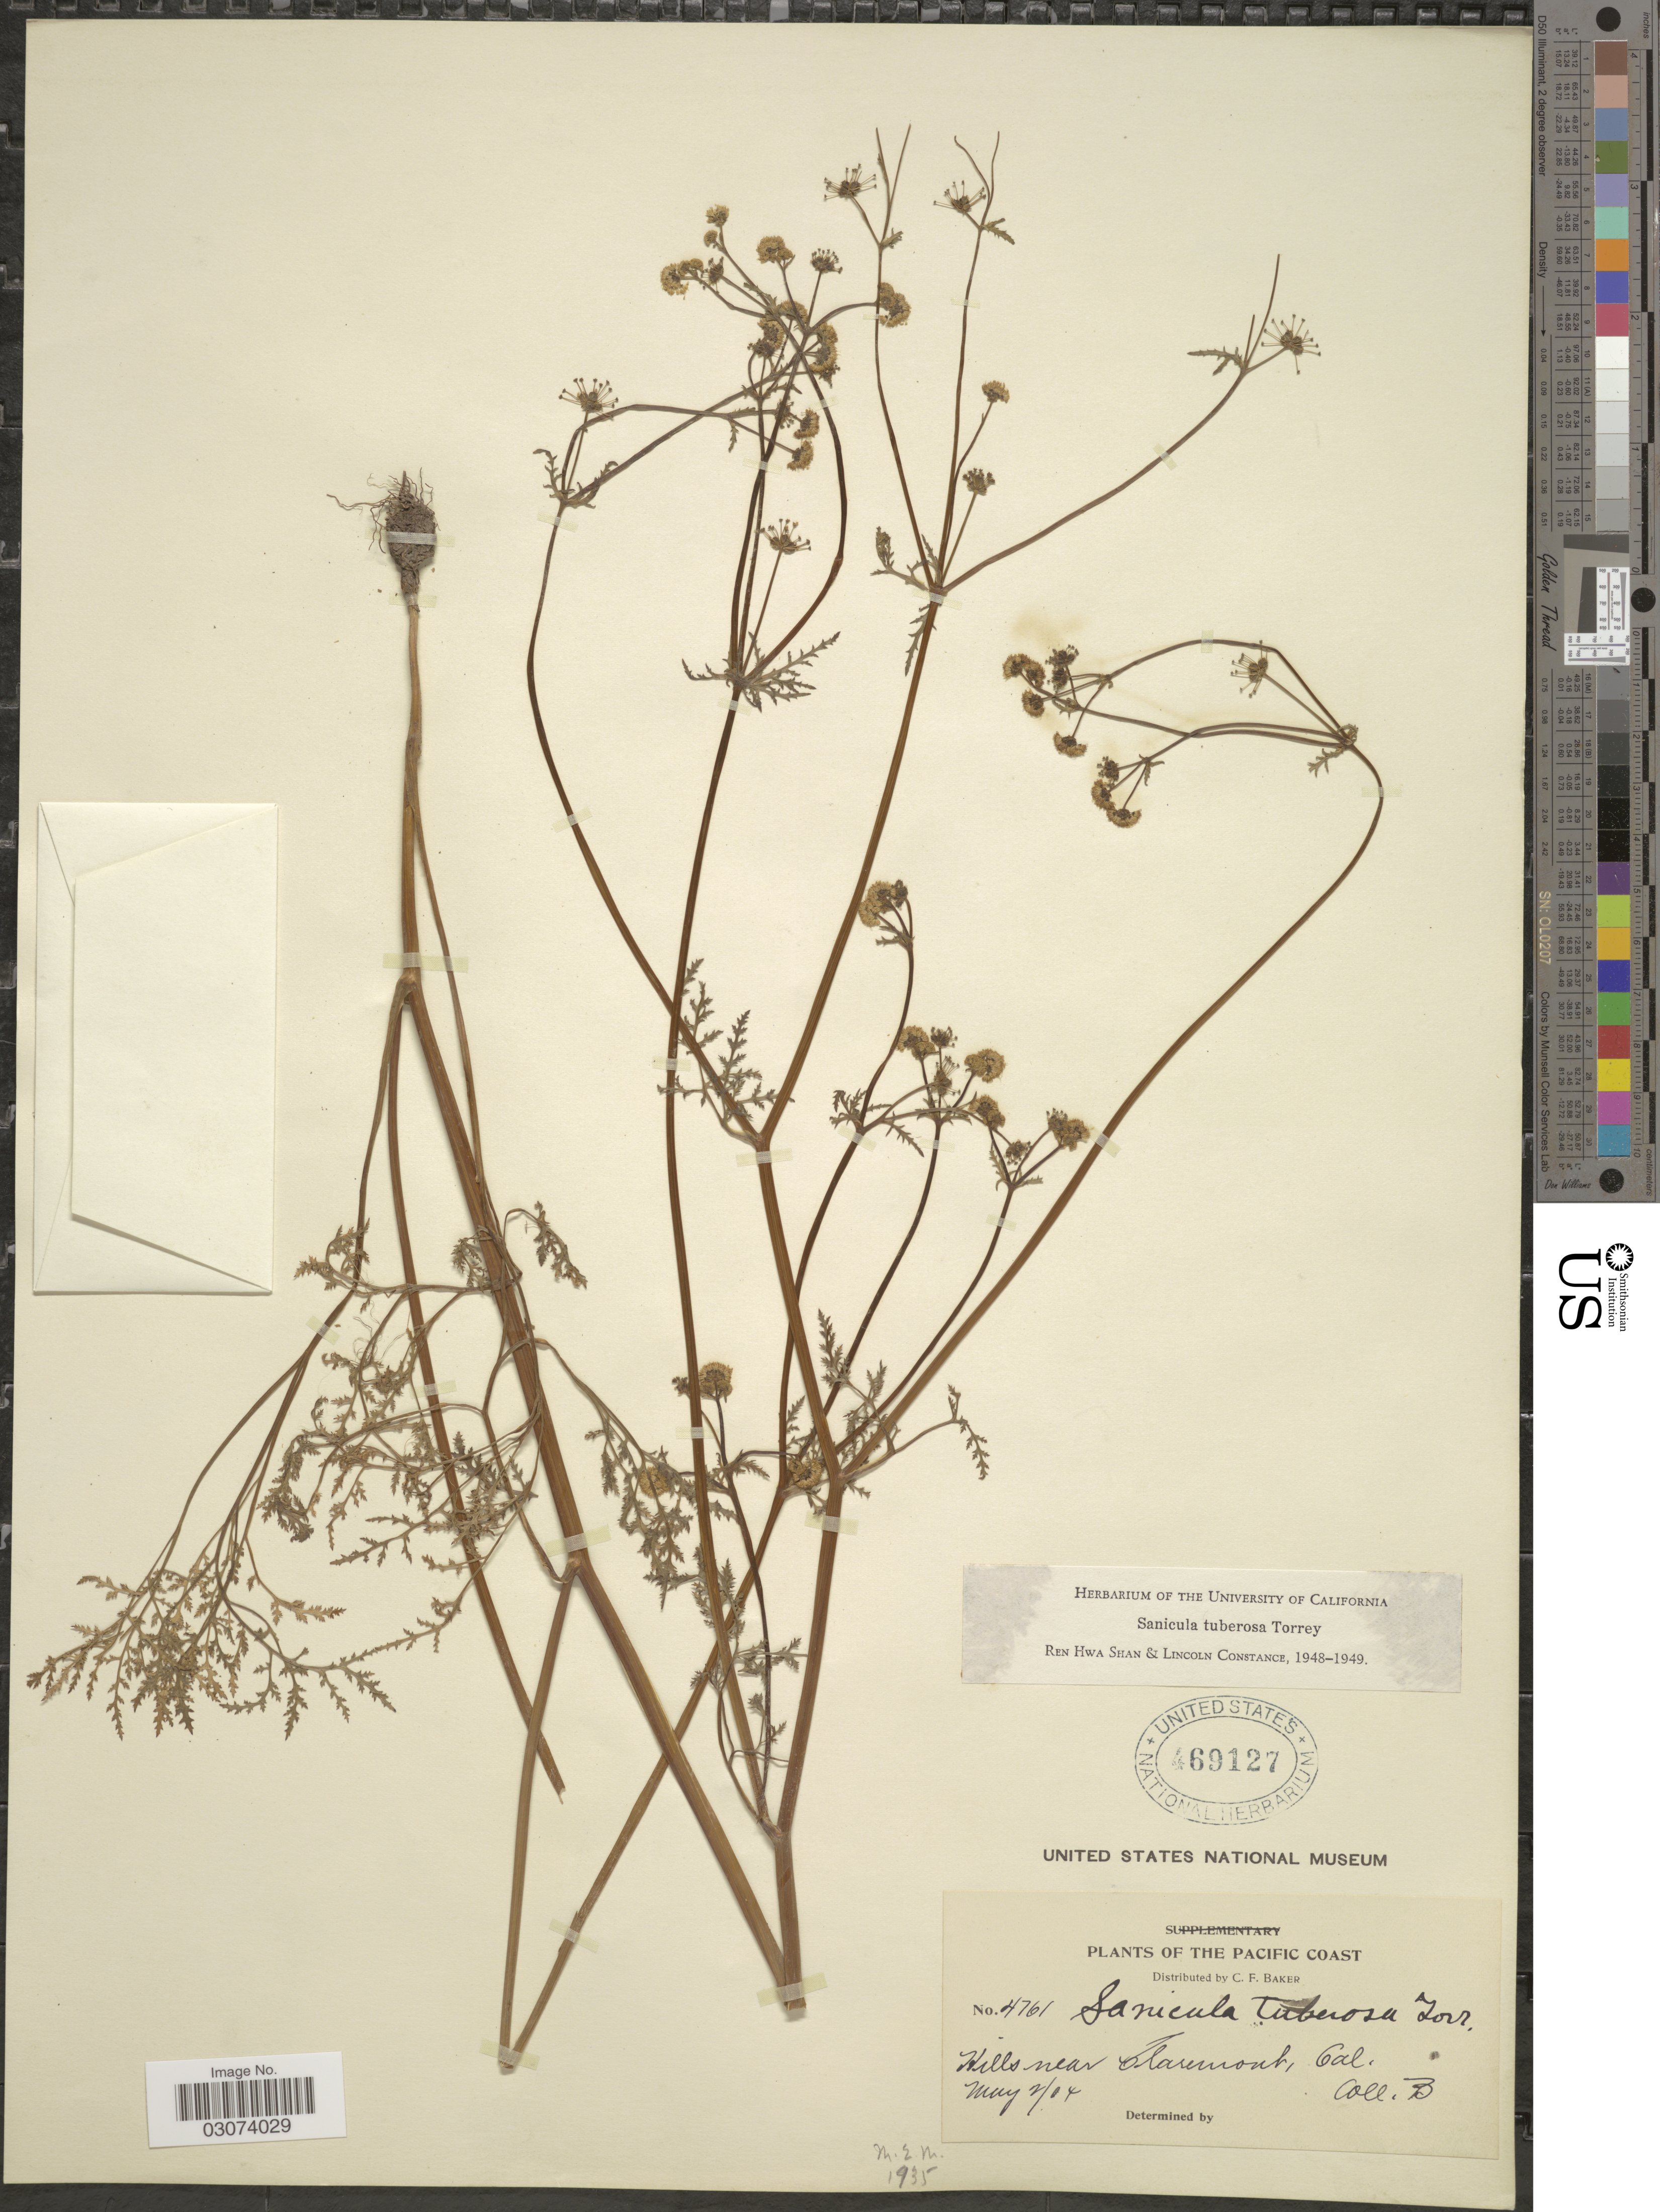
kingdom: Plantae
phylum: Tracheophyta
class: Magnoliopsida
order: Apiales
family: Apiaceae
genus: Sanicula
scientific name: Sanicula tuberosa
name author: Torr.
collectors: C. F. Baker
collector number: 4761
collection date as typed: Transcribed d/m/y: 2/5/4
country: United States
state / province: California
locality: The Pacific Coast. Hills near Claremont.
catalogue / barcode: US 469127